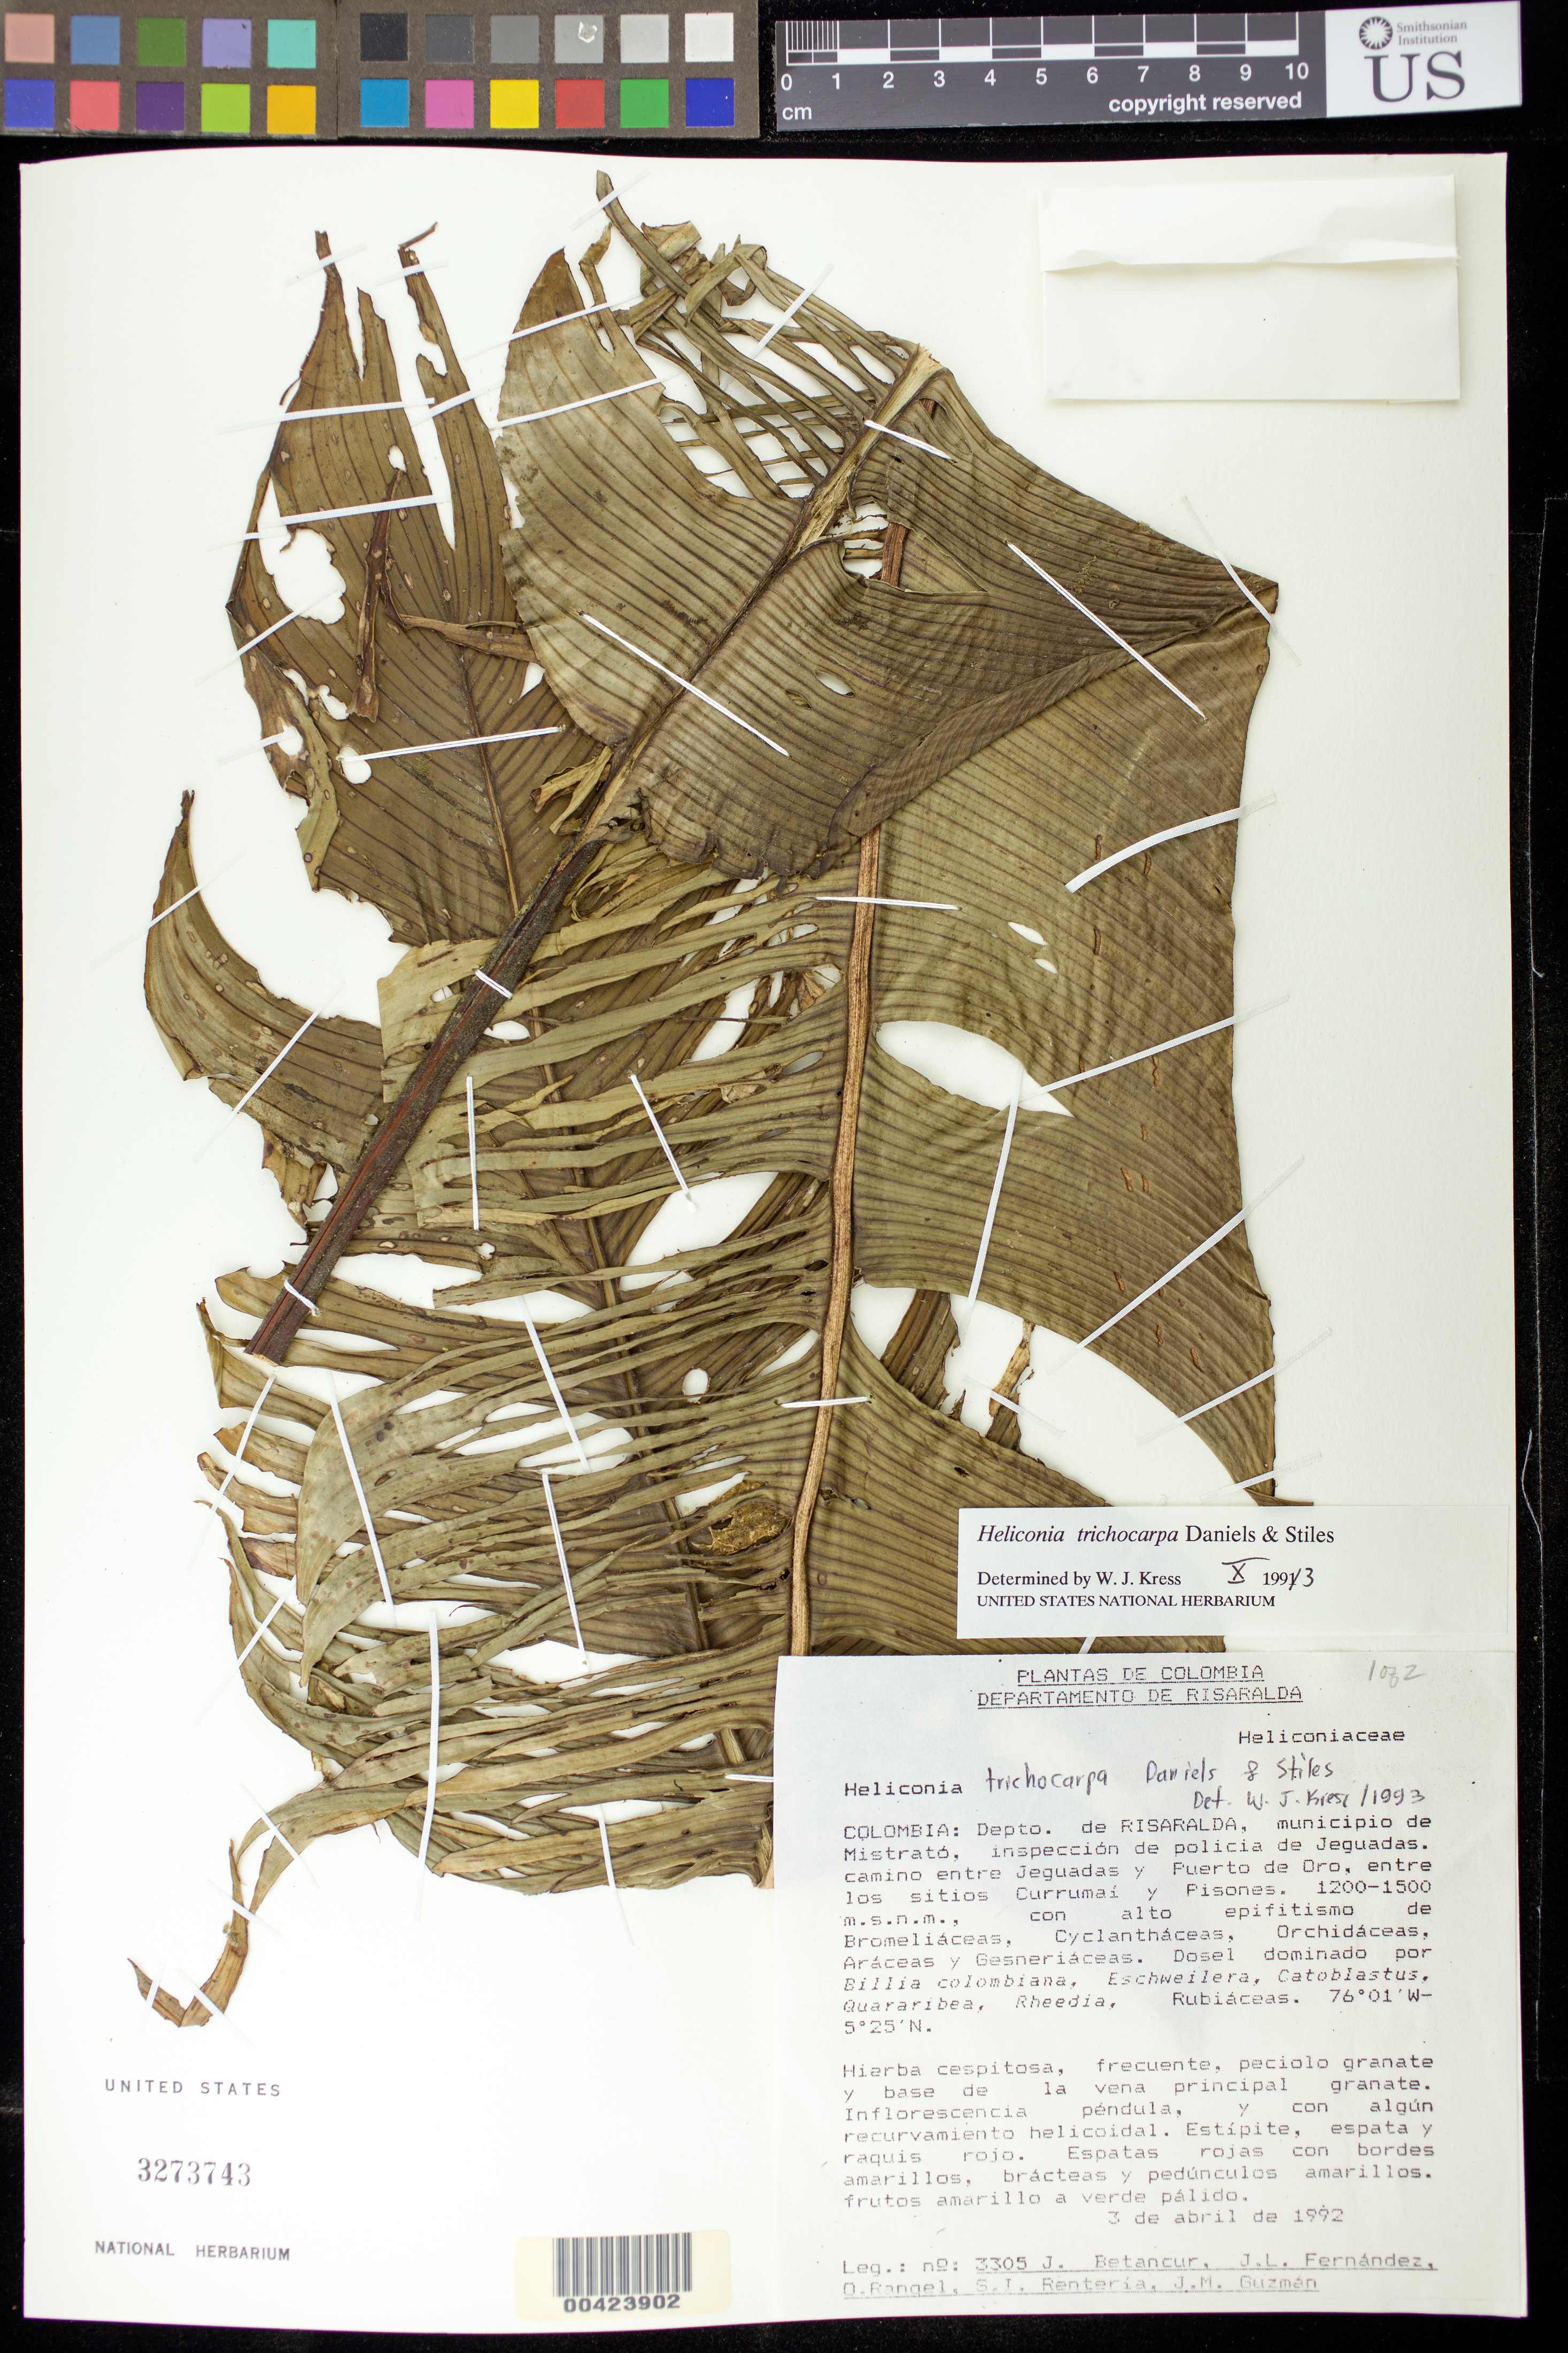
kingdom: Plantae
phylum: Tracheophyta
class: Liliopsida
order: Zingiberales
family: Heliconiaceae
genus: Heliconia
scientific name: Heliconia trichocarpa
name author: G.S. Daniels & F.G. Stiles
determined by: Kress, W. J., (US), Smithsonian Institution - National Museum of Natural History (UNITED STATES)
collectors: J. C. Betancur, J. Fernandez, J. O. Rangel Ch., I. Renteria & J. Guzman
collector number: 3305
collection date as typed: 03 Apr 1992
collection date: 1992-04-03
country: Colombia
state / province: Risaralda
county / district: Mistrató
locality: Camino entre Geguadas y Puerto de Oro; entre los Sitios Currumai y Pisones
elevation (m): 1200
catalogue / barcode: US 3273743